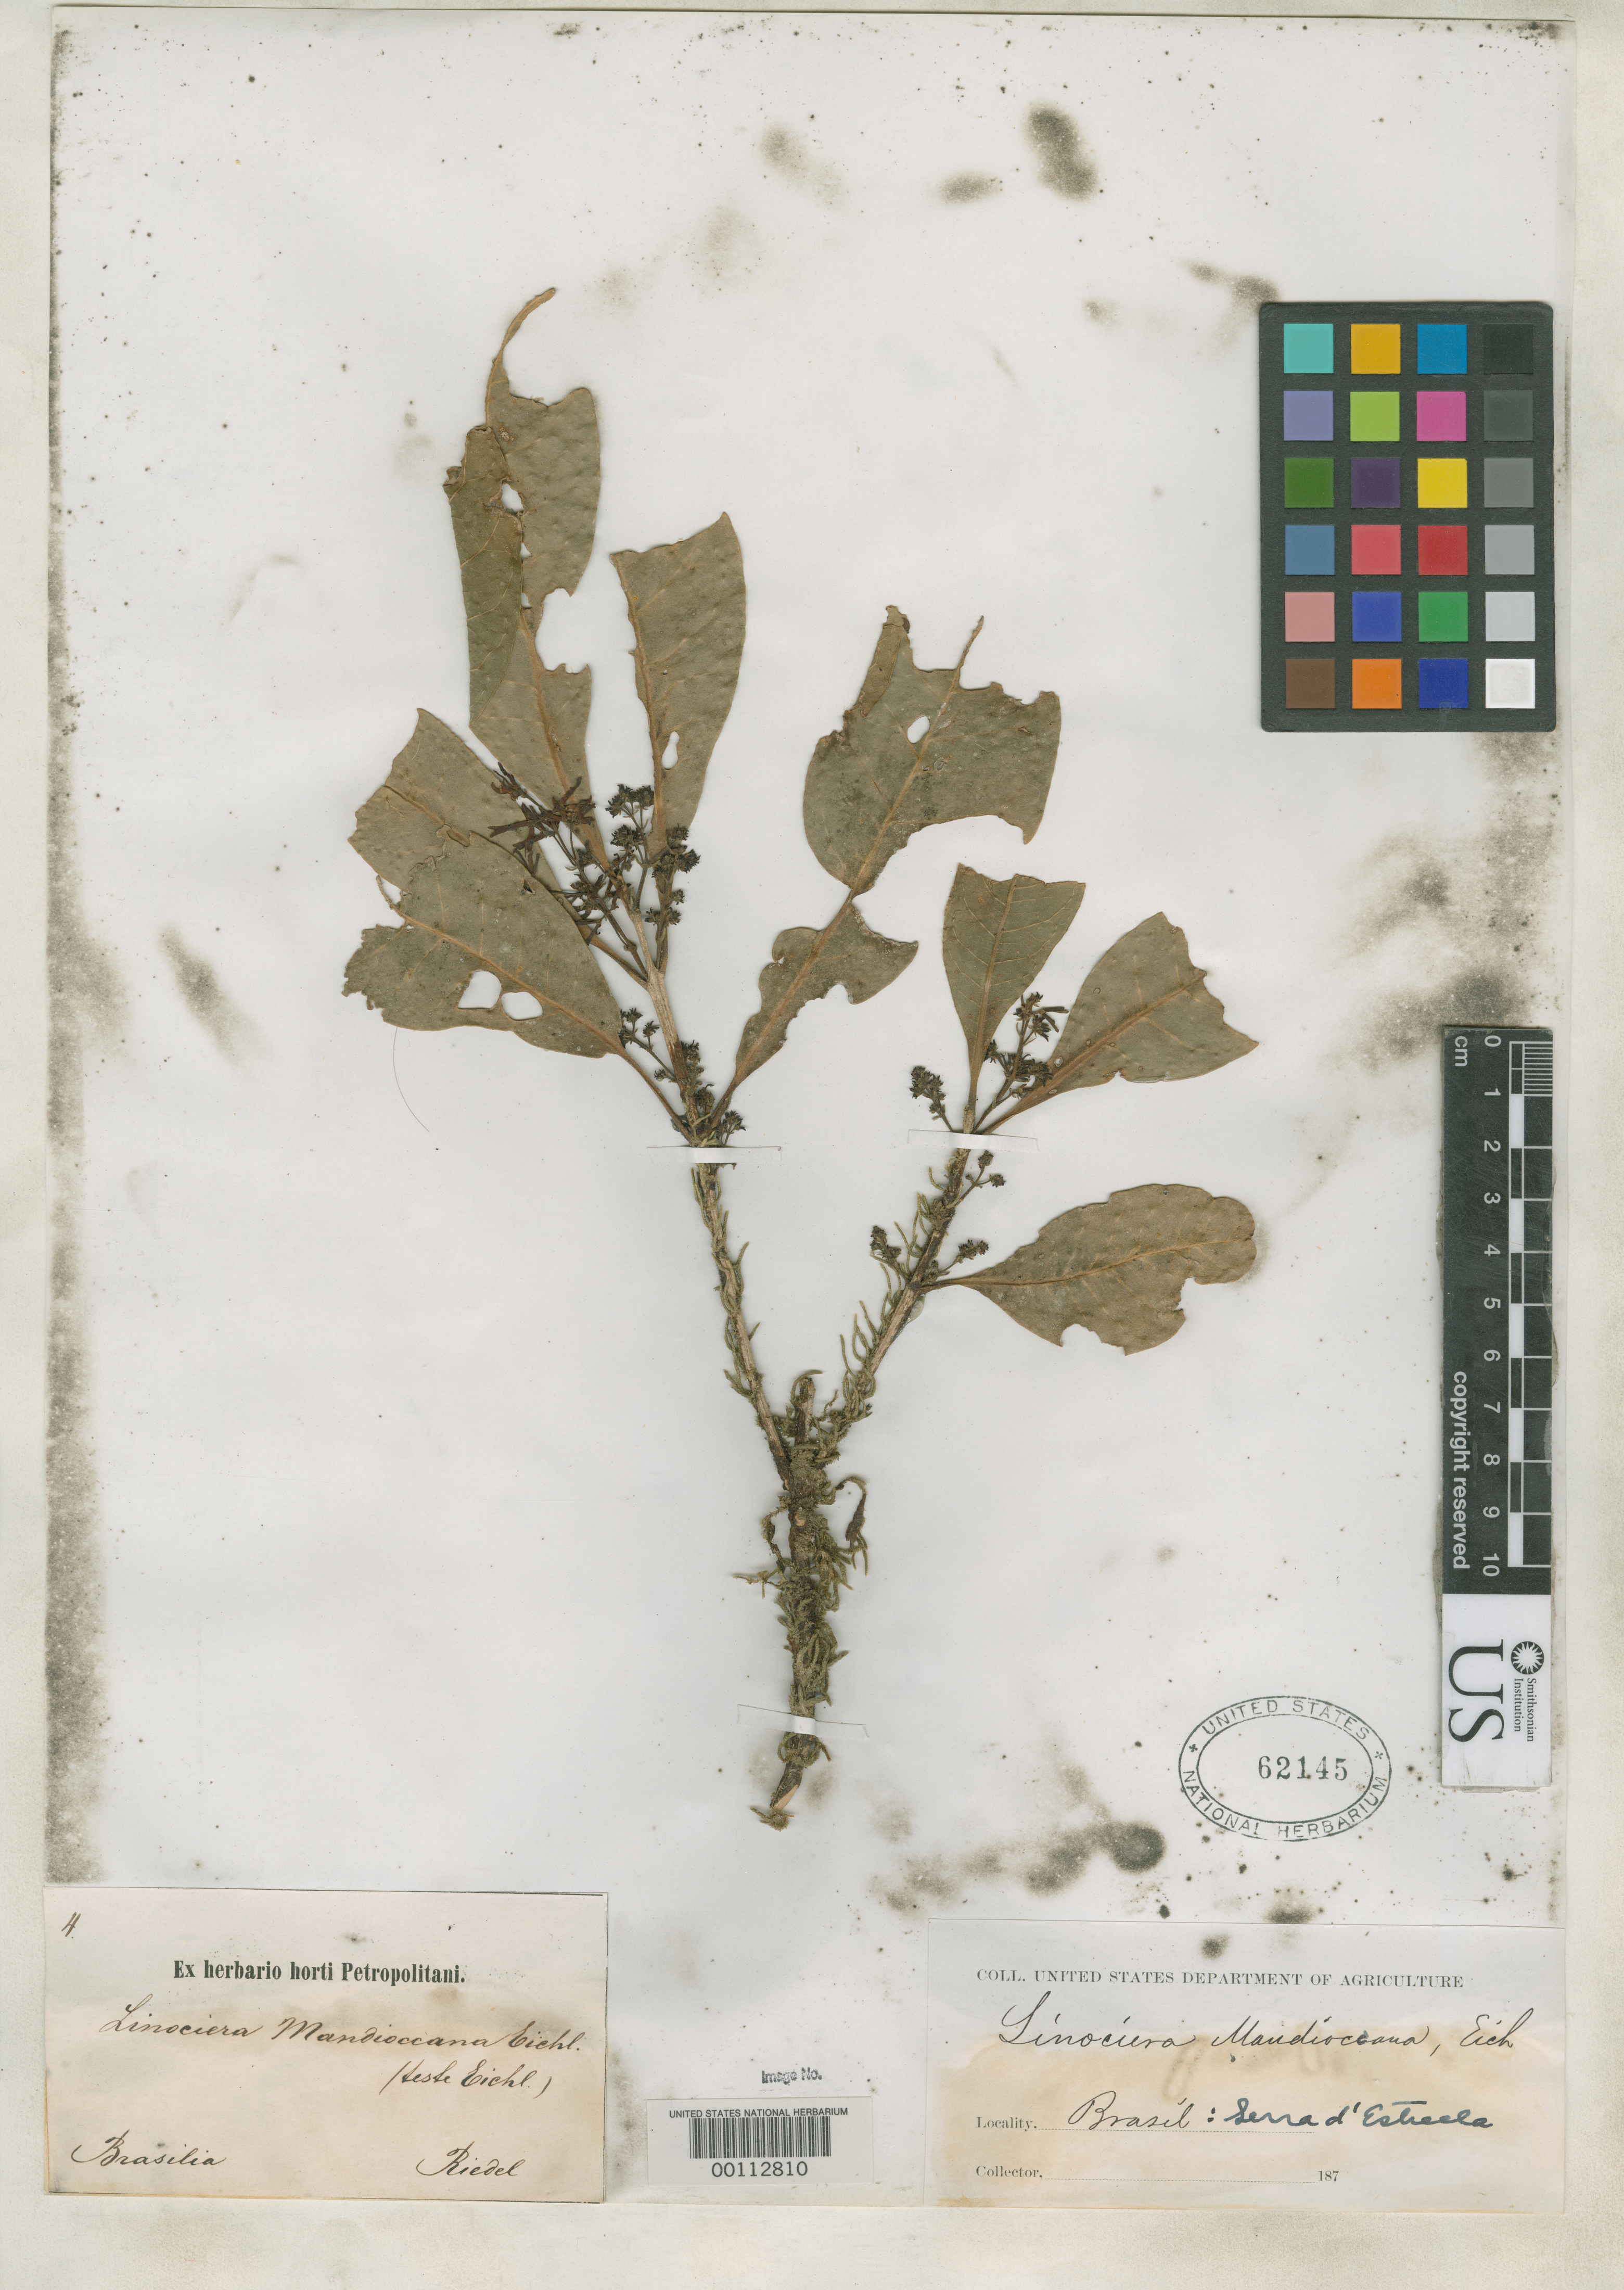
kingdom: Plantae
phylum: Tracheophyta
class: Magnoliopsida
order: Lamiales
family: Oleaceae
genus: Linociera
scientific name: Linociera mandioccana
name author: Eichler in Mart.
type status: Isotype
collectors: L. Riedel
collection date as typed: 187-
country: Brazil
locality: Serra d'Estrada.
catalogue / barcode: US 62145